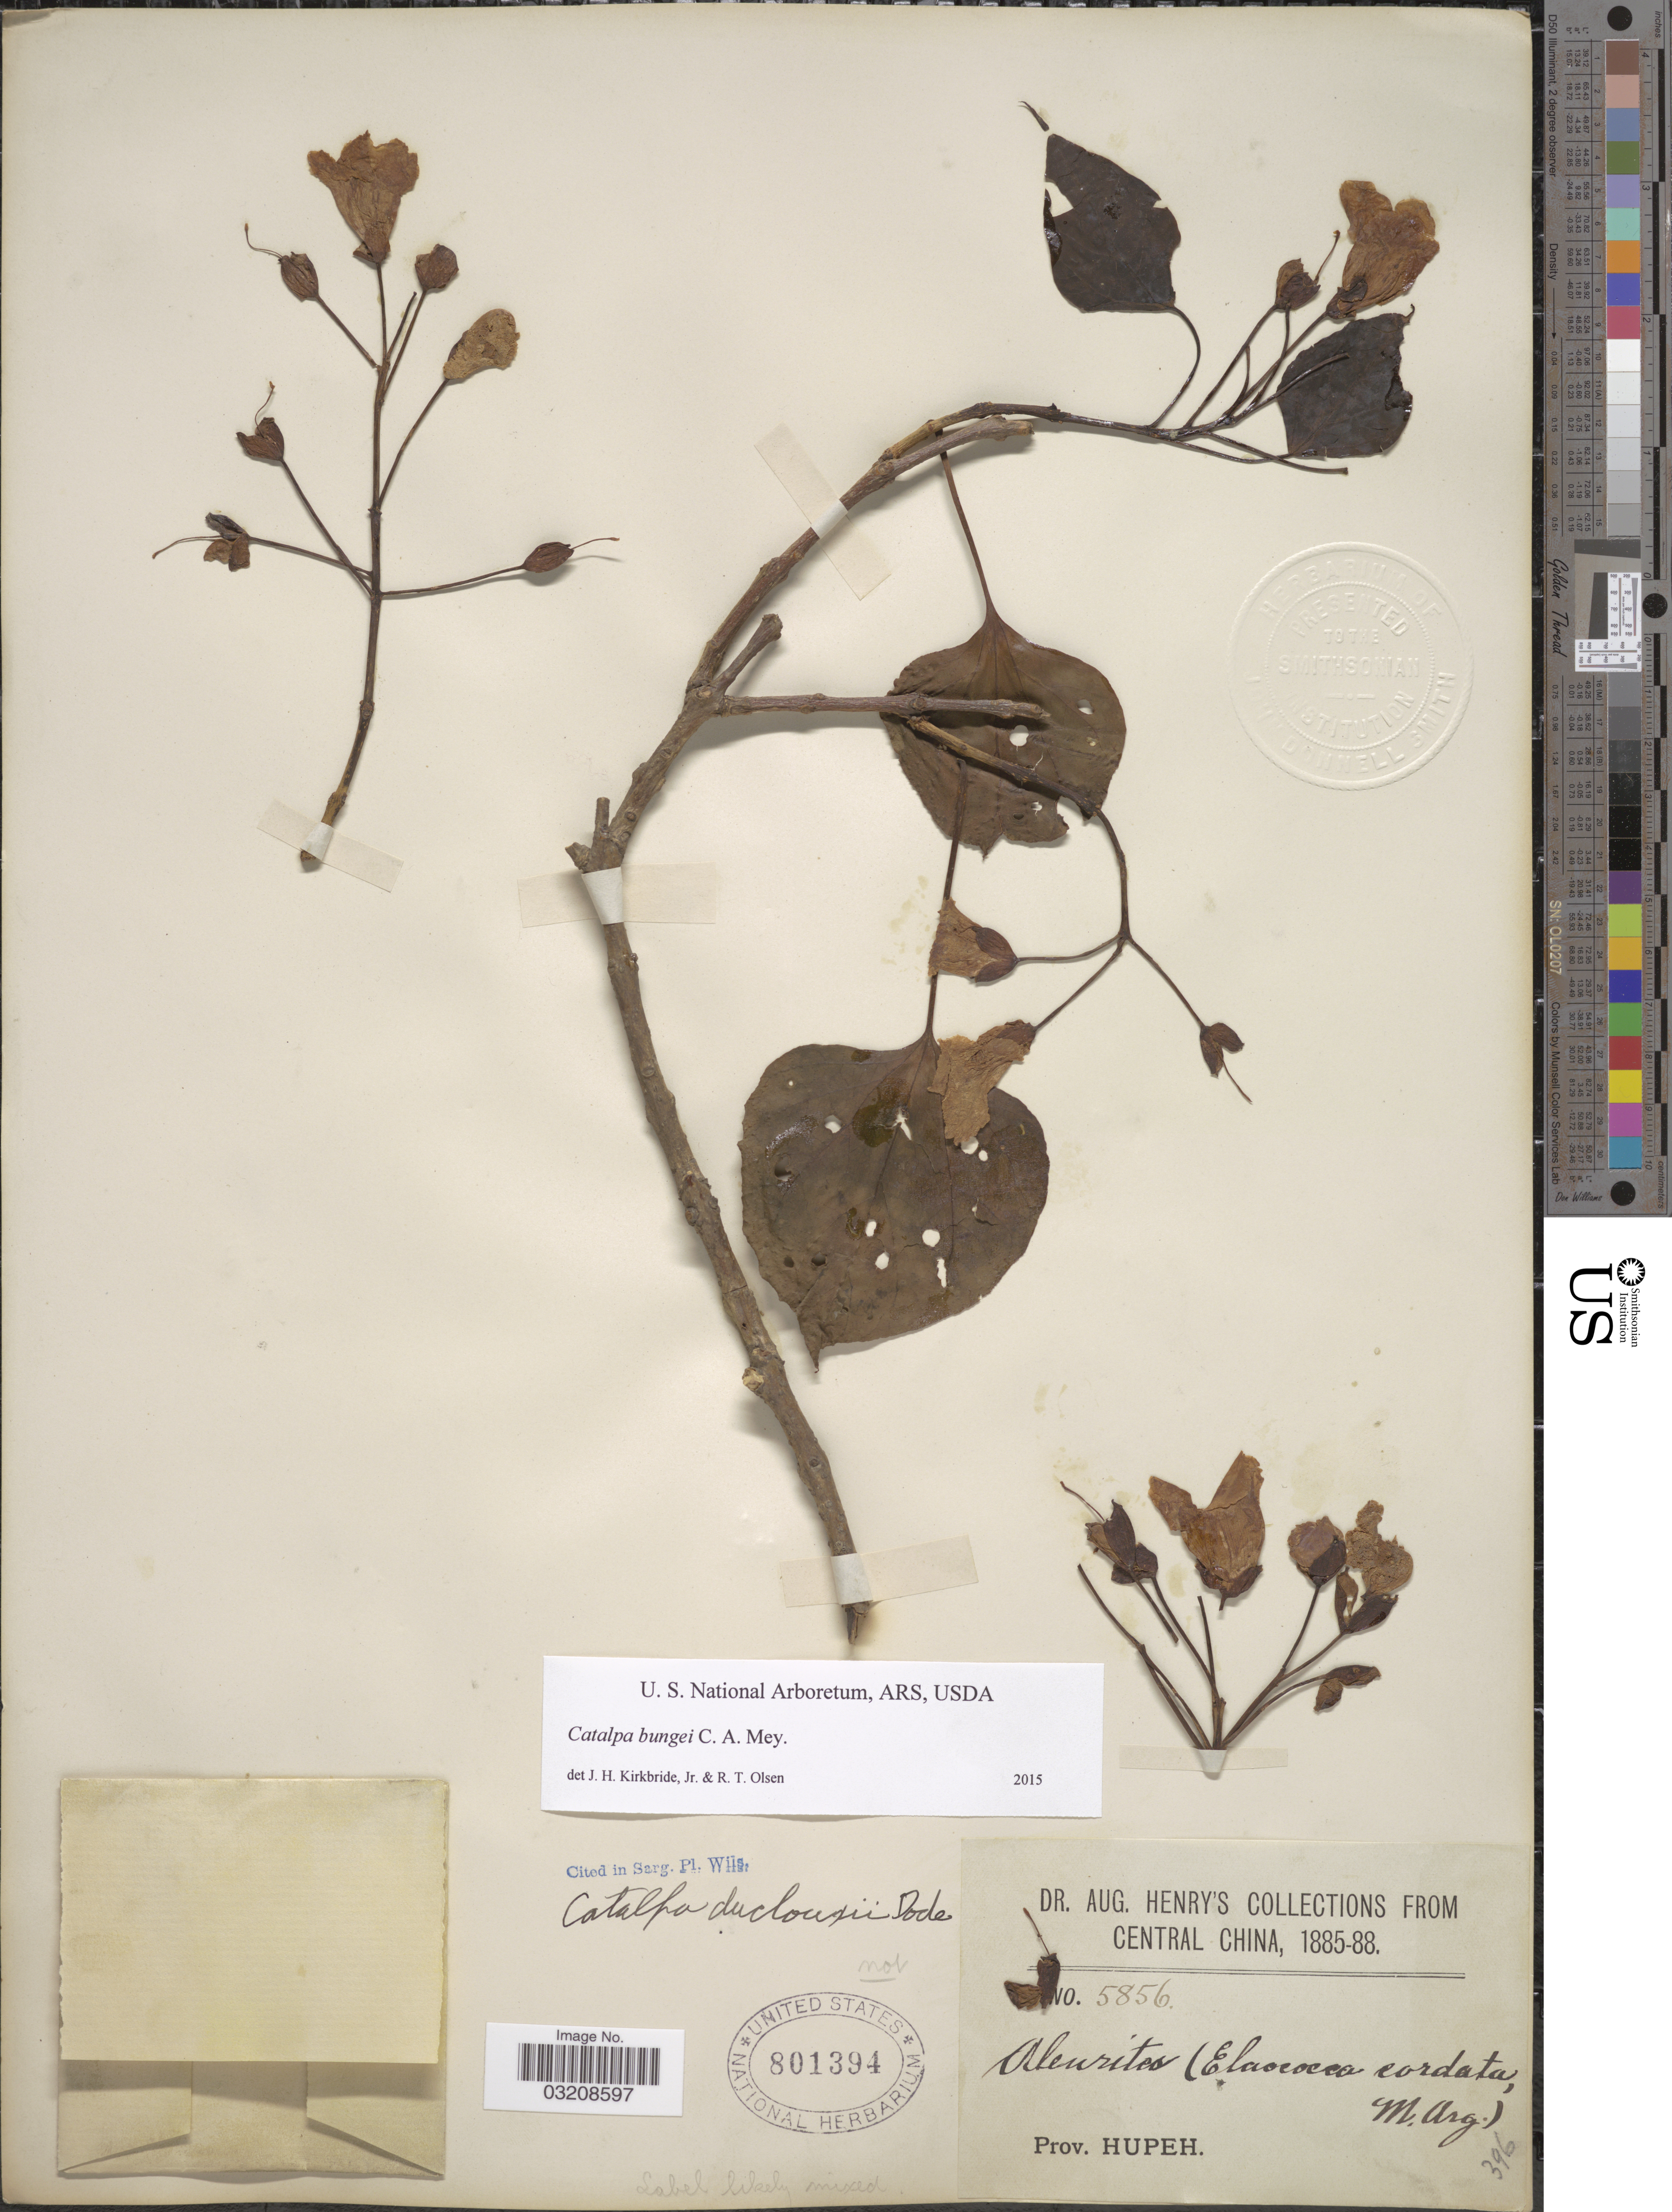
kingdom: Plantae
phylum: Tracheophyta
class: Magnoliopsida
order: Lamiales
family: Bignoniaceae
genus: Catalpa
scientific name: Catalpa bungei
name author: C.A. Mey.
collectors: A. Henry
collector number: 5856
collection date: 1885/1888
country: China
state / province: Hubei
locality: Central China. Prov. Hupeh.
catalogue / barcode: US 801394